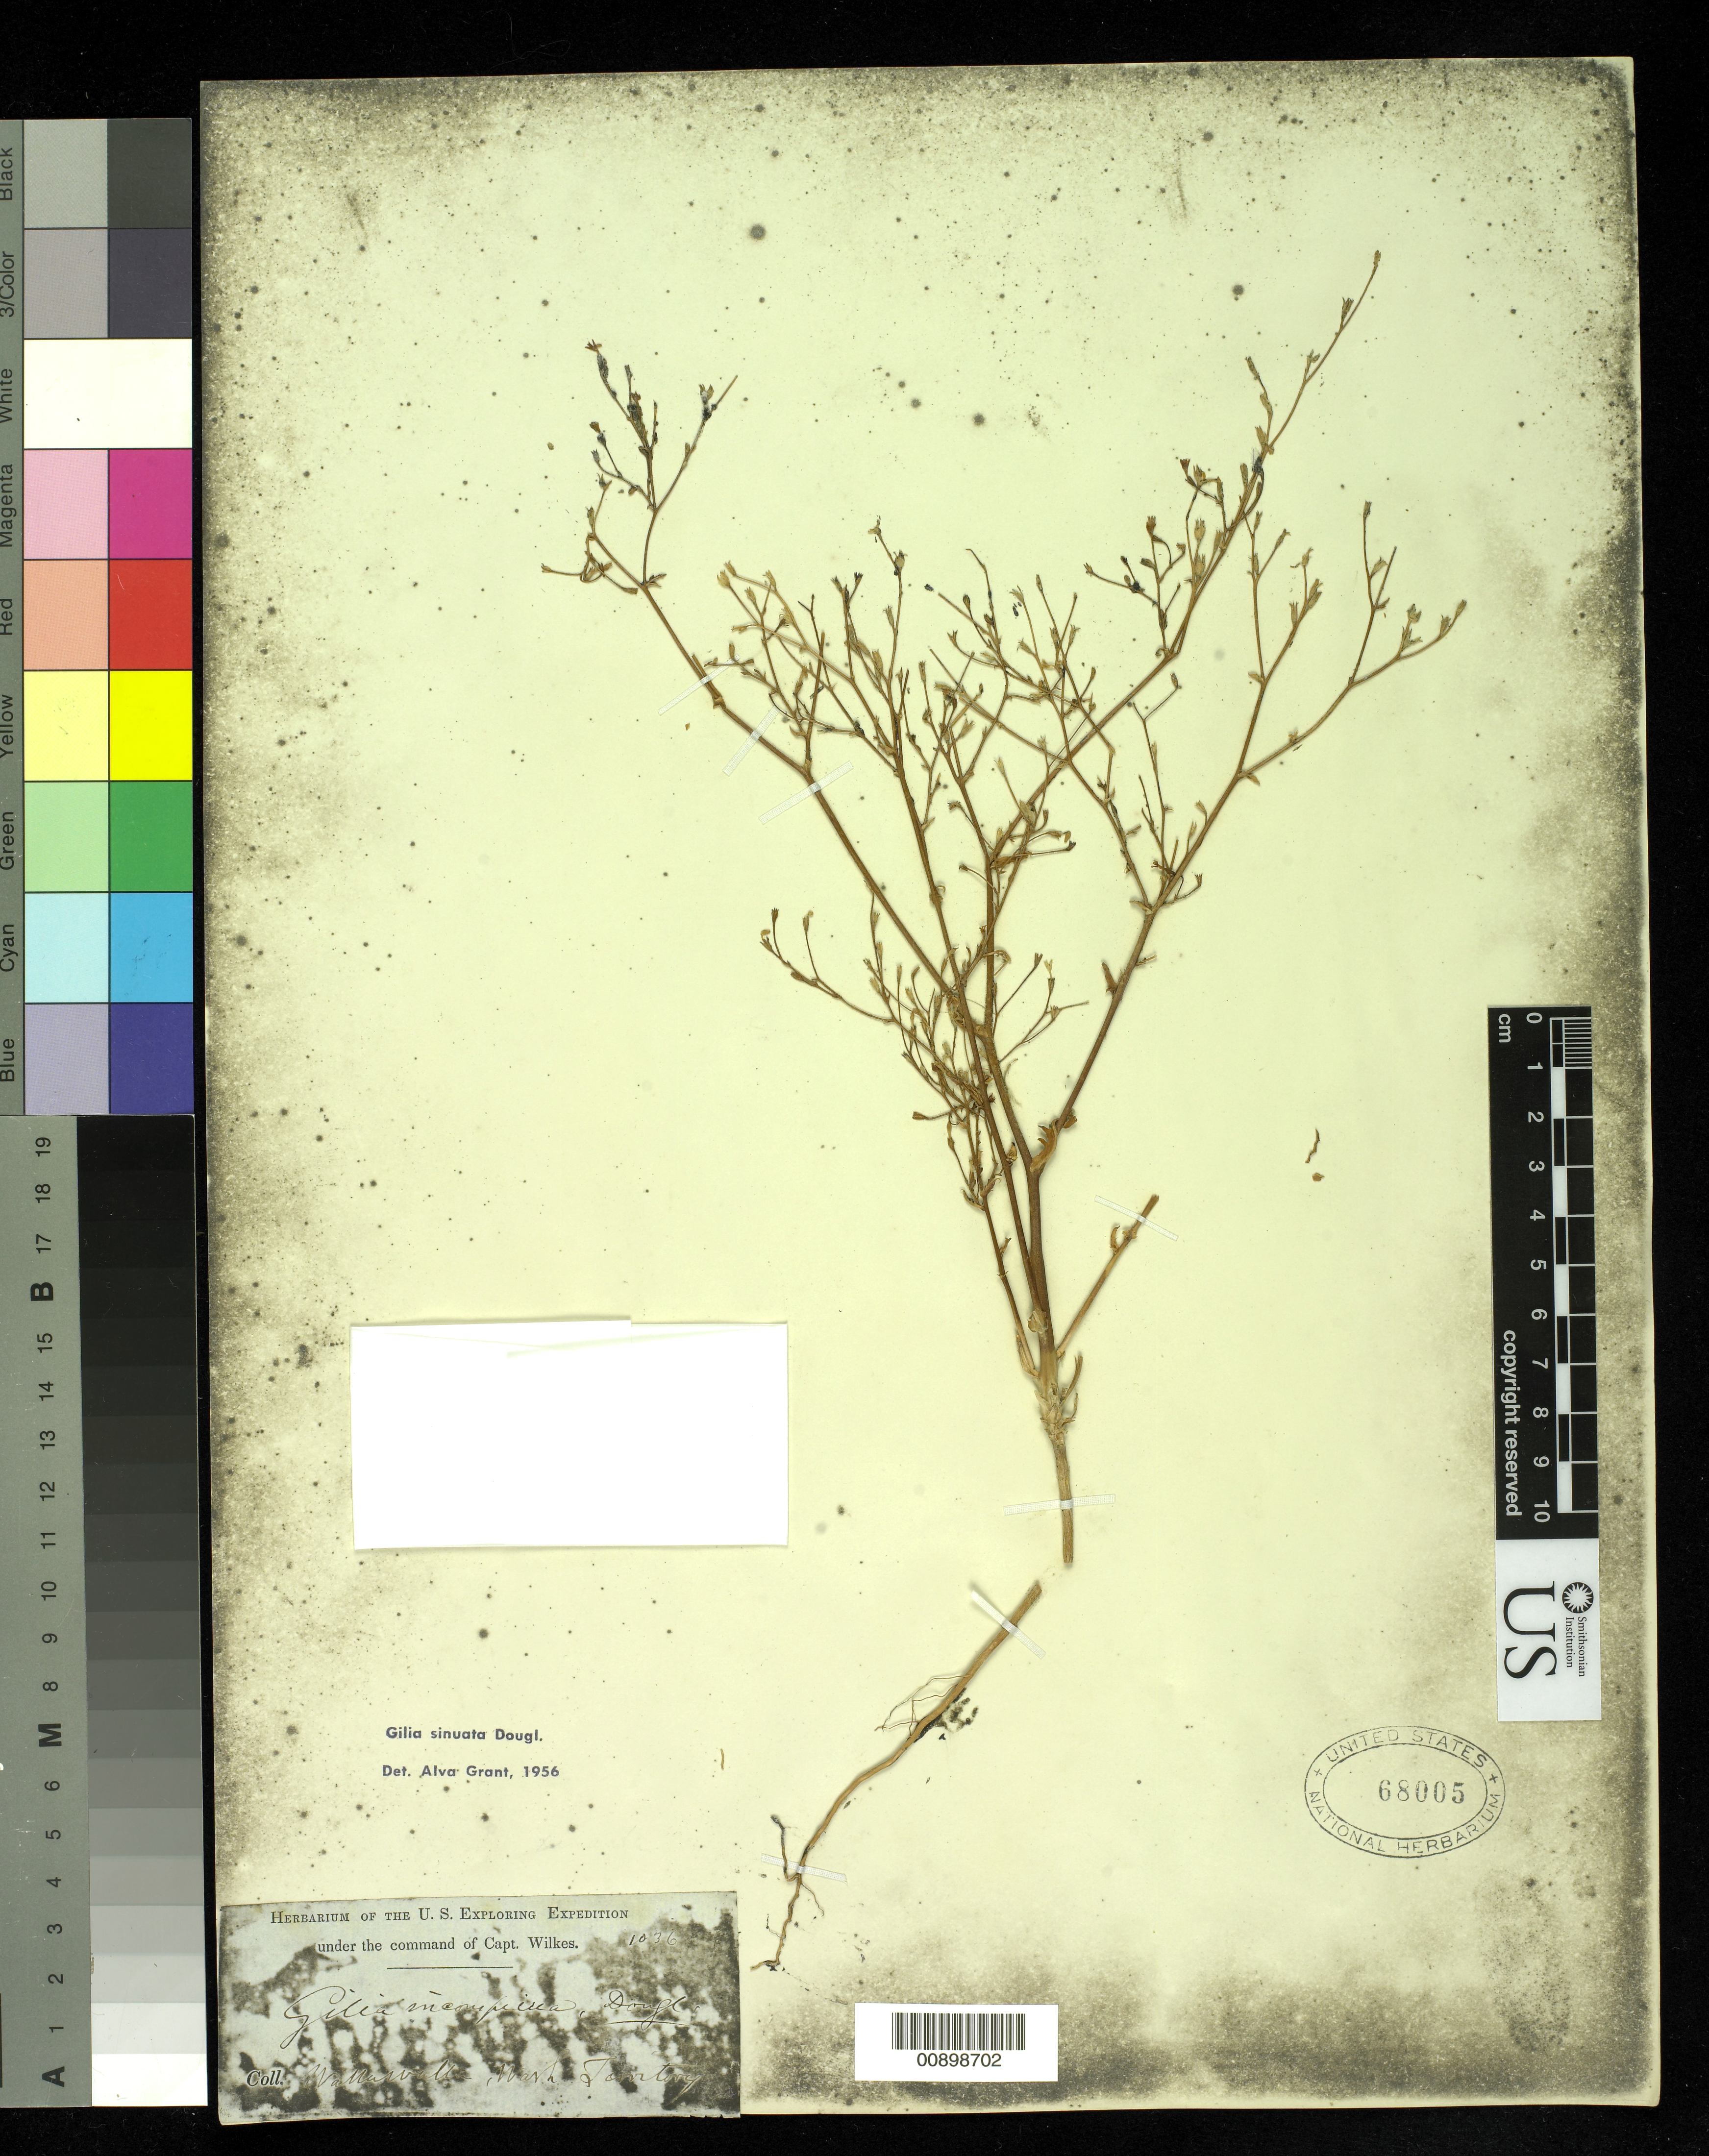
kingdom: Plantae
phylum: Tracheophyta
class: Magnoliopsida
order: Ericales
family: Polemoniaceae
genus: Gilia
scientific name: Gilia sinuata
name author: Douglas ex Benth.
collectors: Wilkes Explor. Exped.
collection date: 1838/1842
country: United States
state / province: Washington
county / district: Walla Walla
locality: Walla walla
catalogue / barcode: US 68005